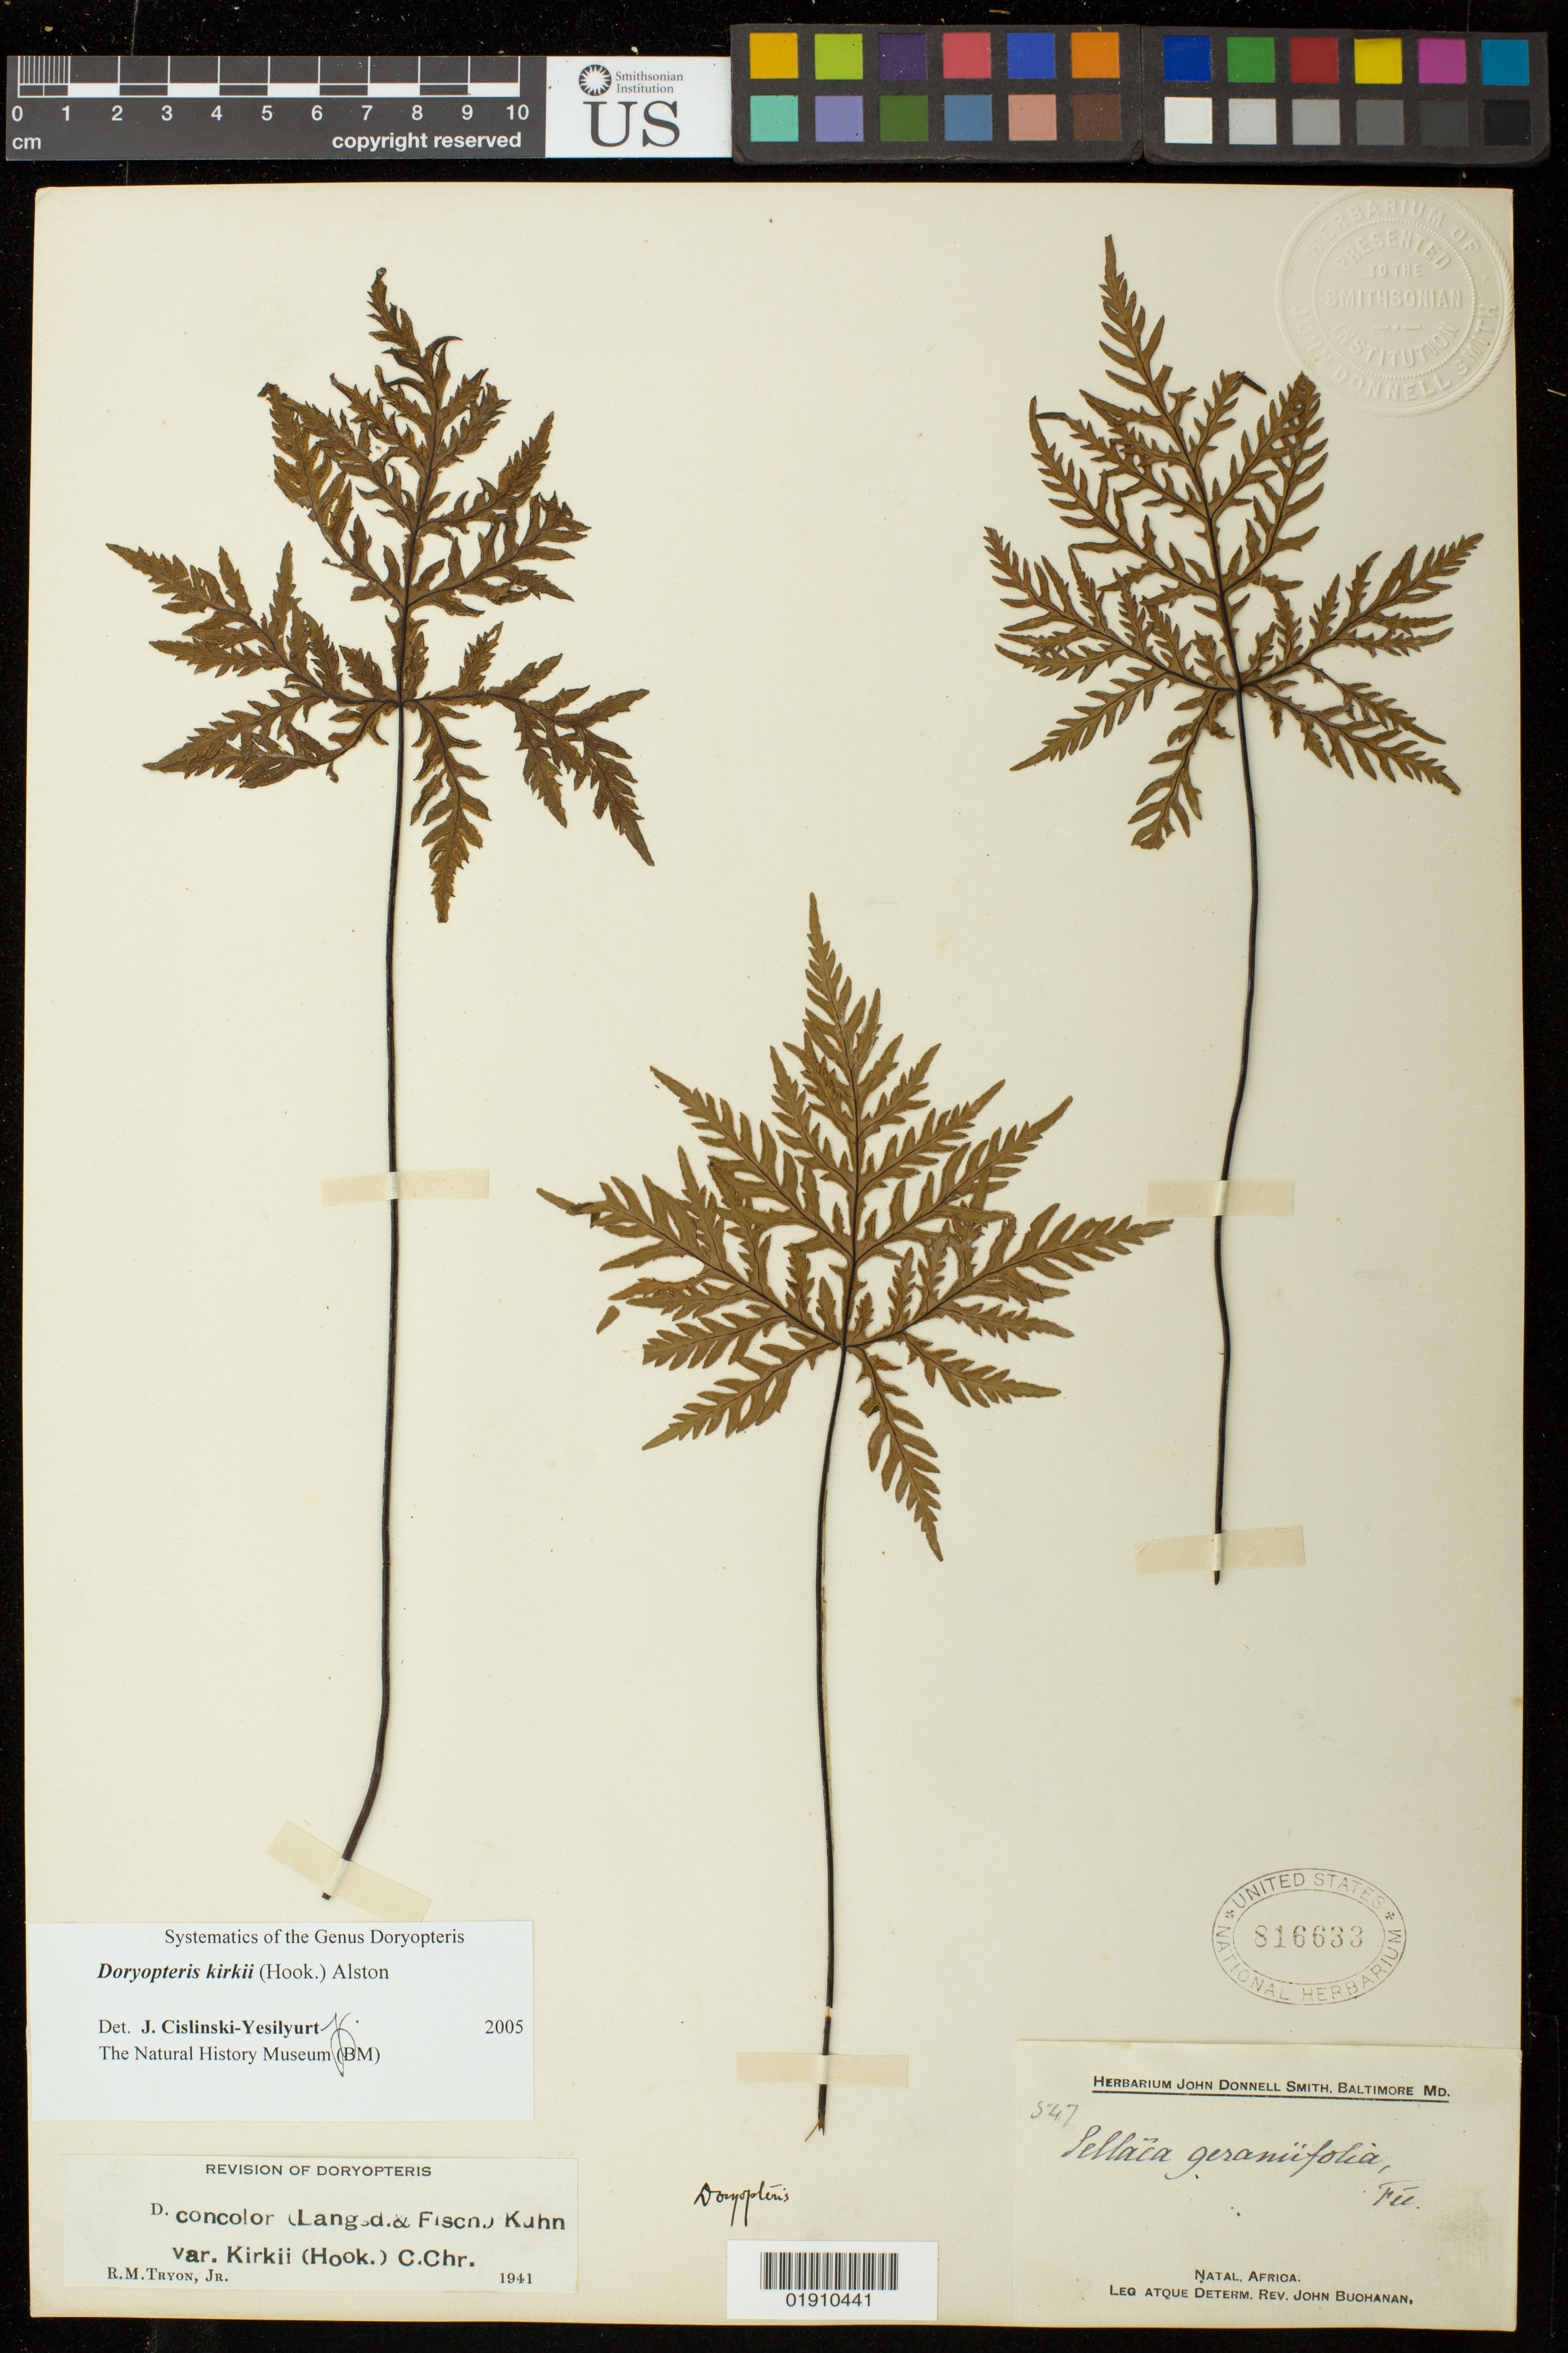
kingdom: Plantae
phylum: Tracheophyta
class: Polypodiopsida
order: Polypodiales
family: Pteridaceae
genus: Doryopteris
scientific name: Doryopteris kirkii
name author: (Hook.) Alston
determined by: Cislinski-Yesilyurt, J.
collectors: J. Buchanan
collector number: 547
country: South Africa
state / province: KwaZulu-Natal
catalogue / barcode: US 816633